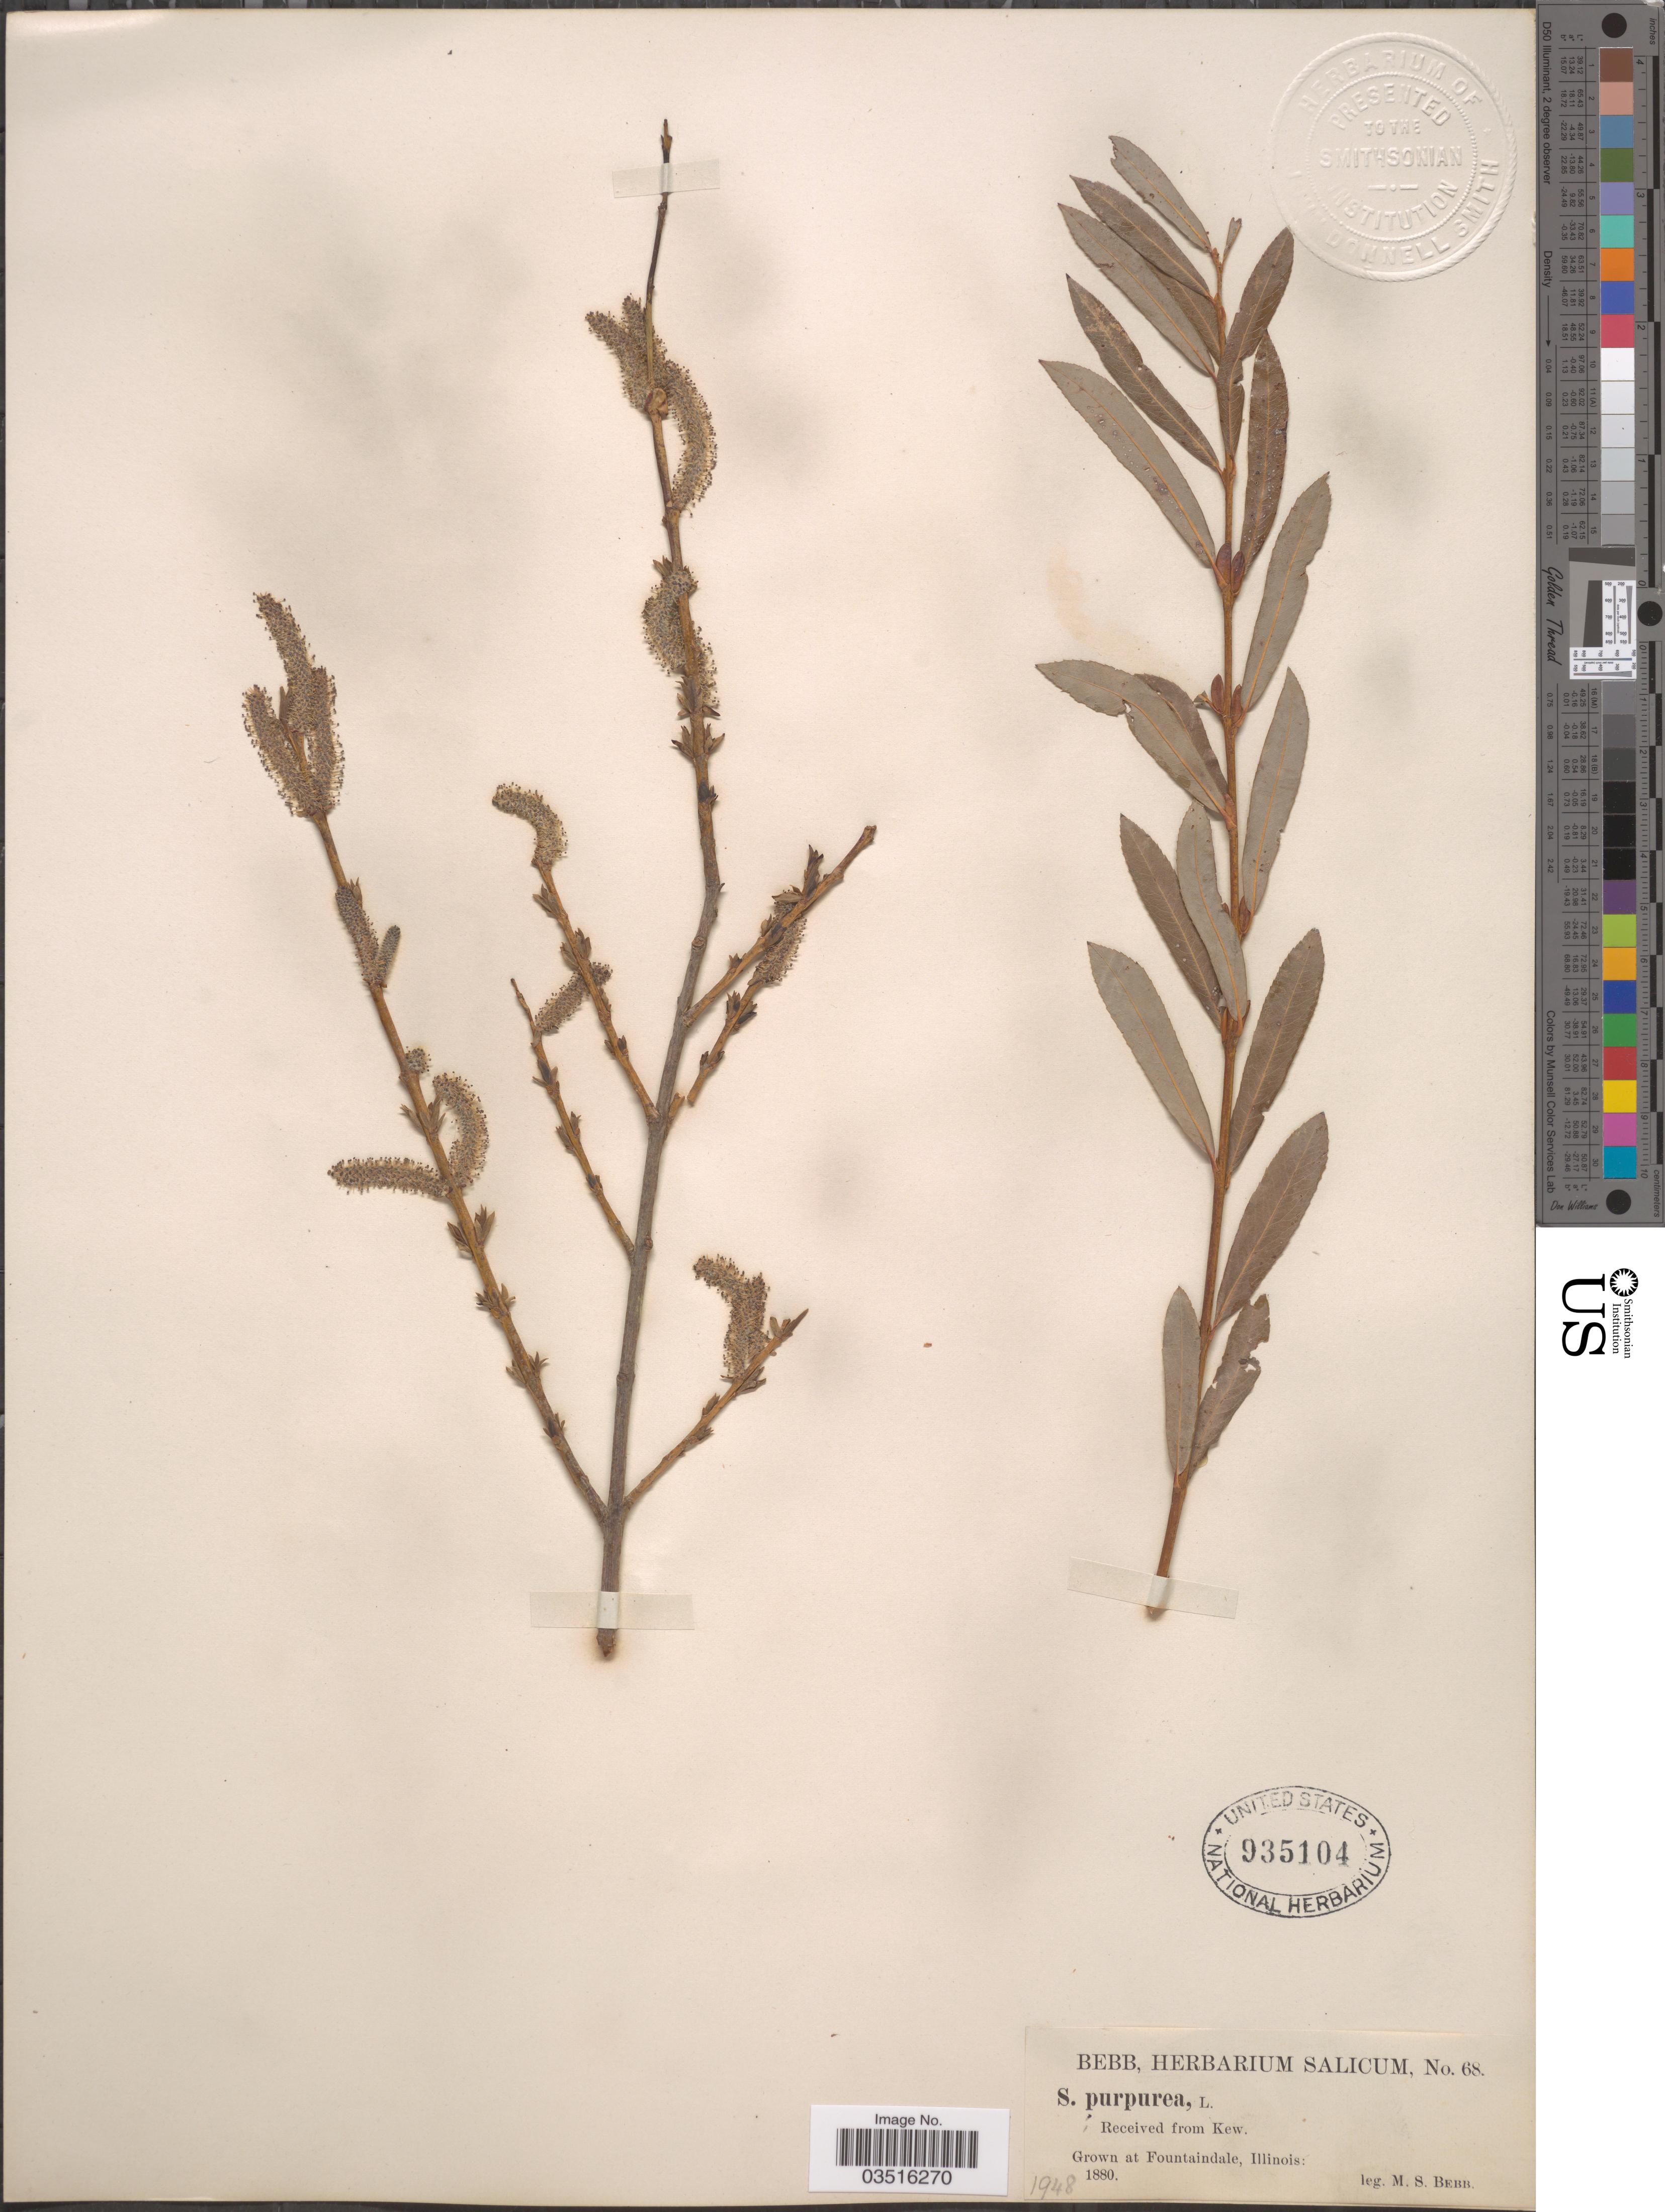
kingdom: Plantae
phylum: Tracheophyta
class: Magnoliopsida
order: Malpighiales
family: Salicaceae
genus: Salix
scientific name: Salix purpurea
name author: L.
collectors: M. Bebb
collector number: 68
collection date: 1880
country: United States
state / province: Illinois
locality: Fountaindale.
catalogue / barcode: US 935104